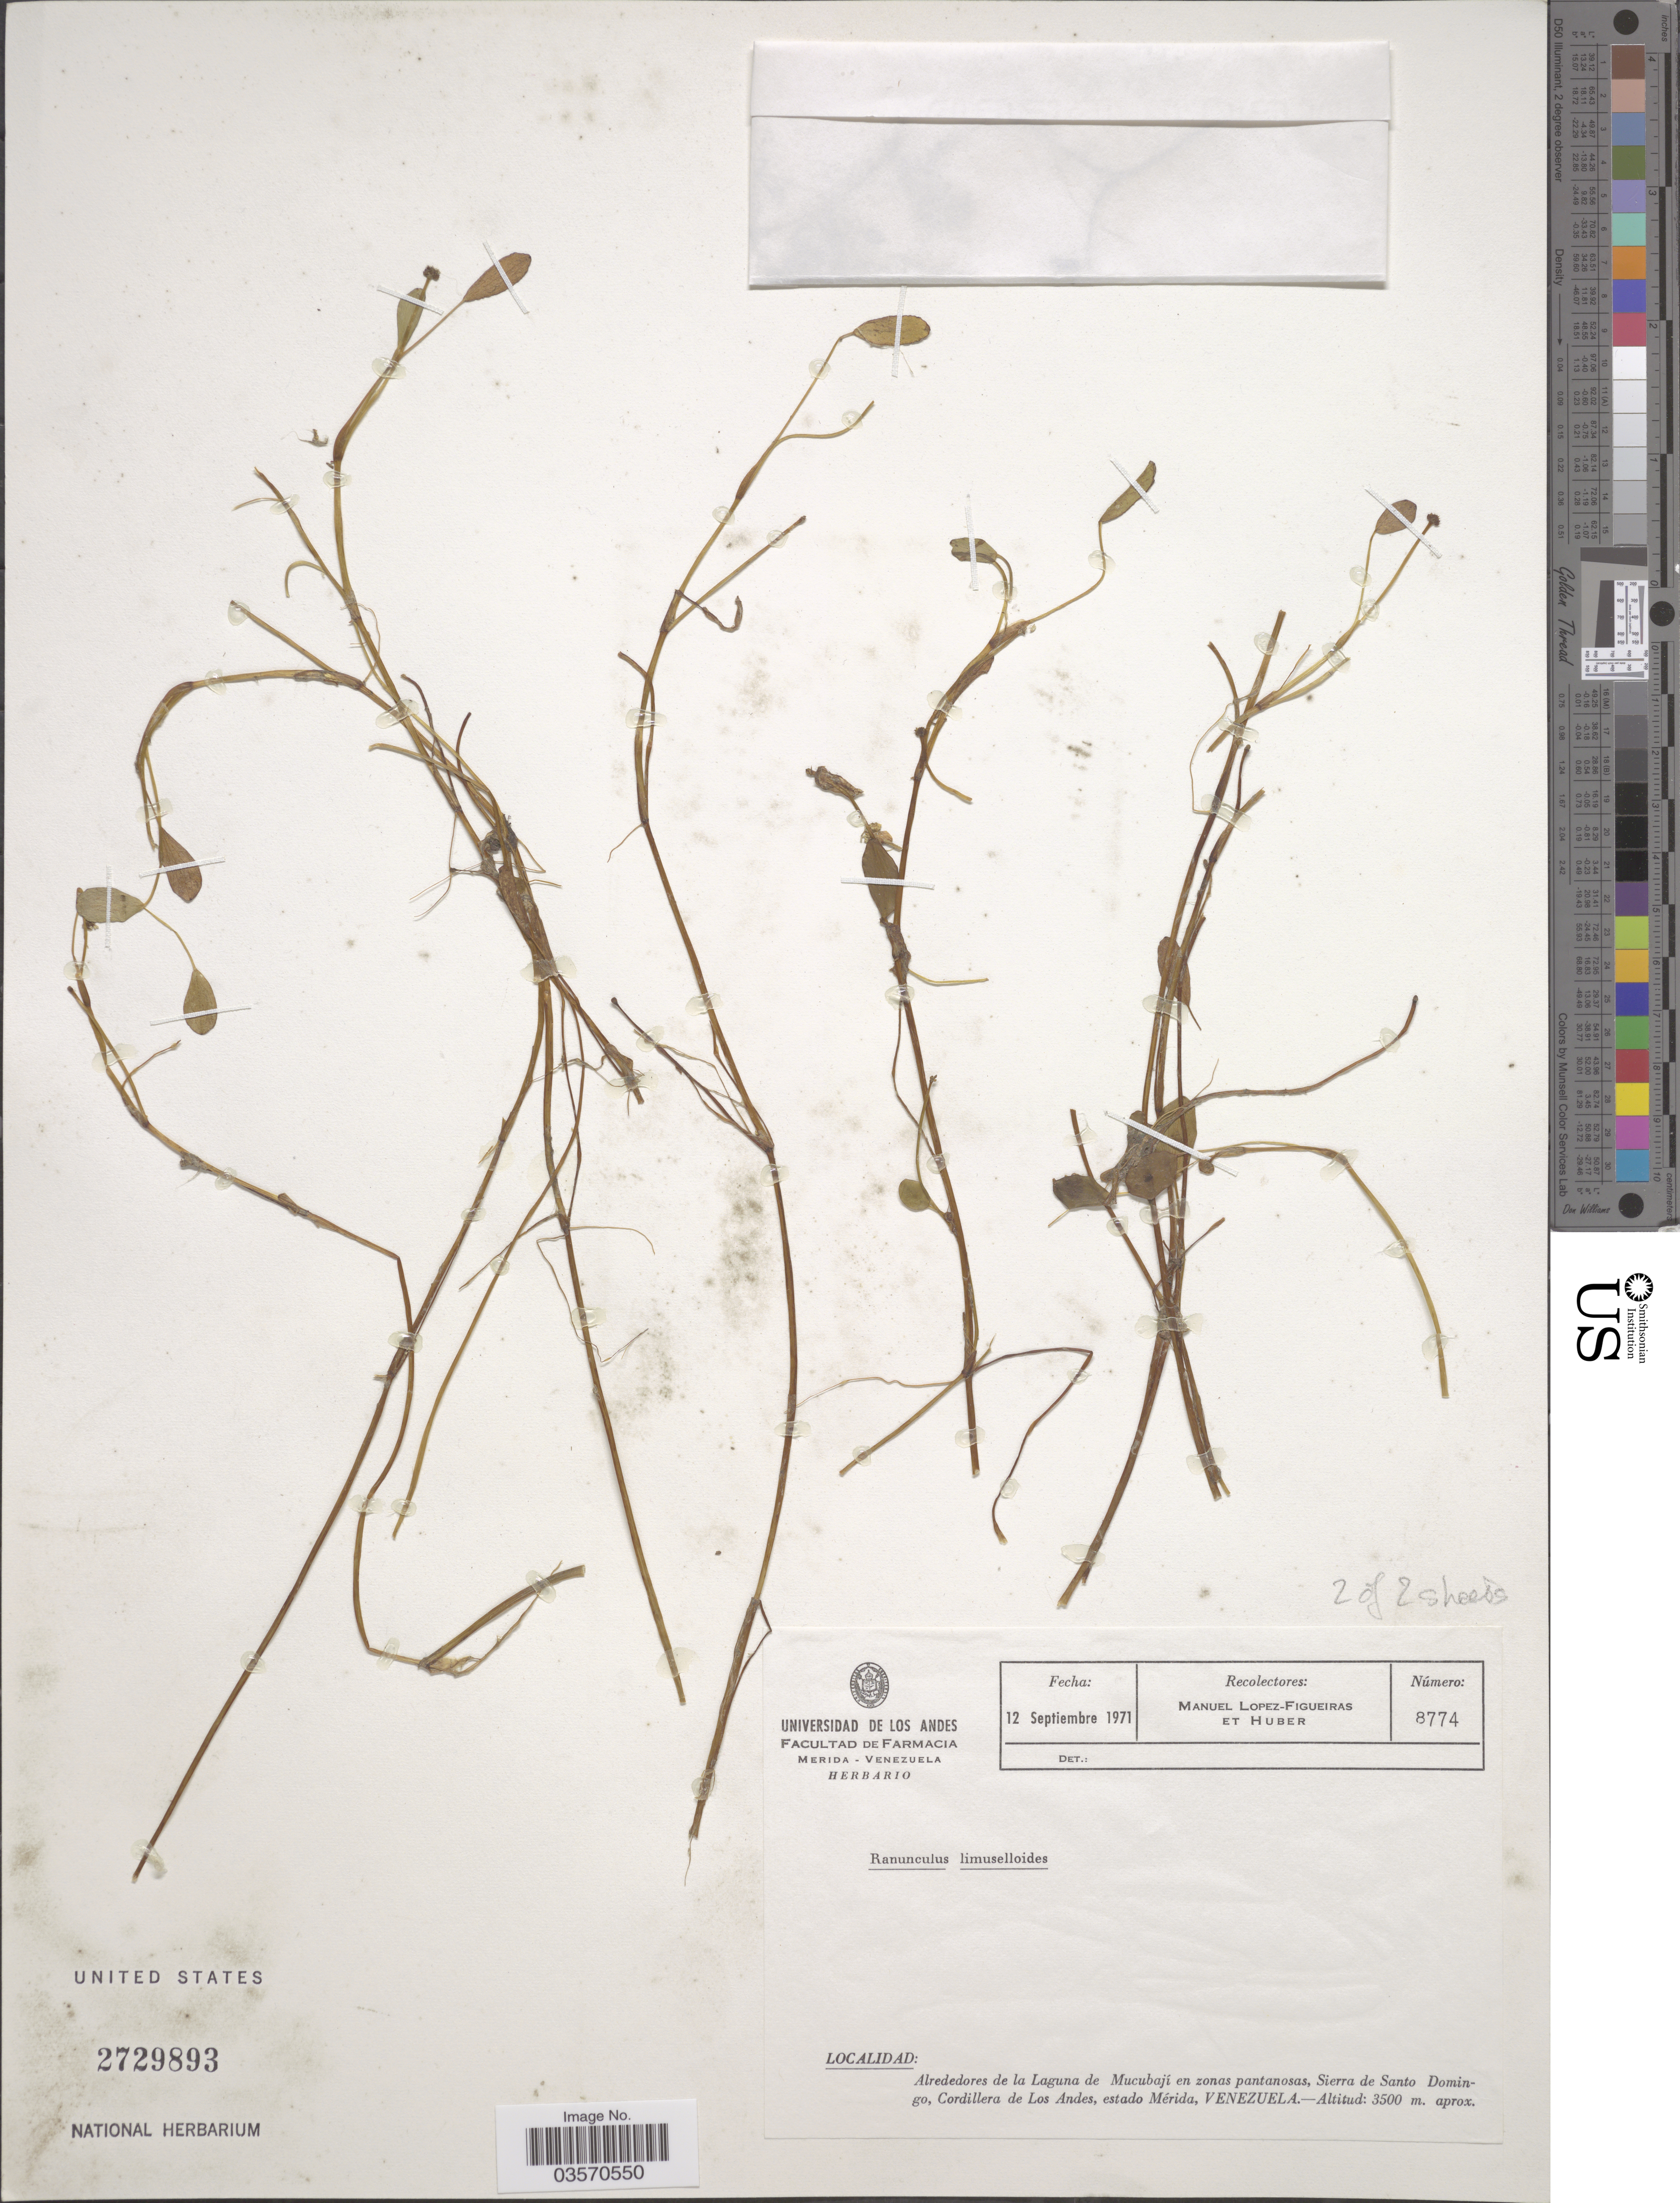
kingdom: Plantae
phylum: Tracheophyta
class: Magnoliopsida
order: Ranunculales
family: Ranunculaceae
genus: Ranunculus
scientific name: Ranunculus limoselloides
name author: Turcz.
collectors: M. López Figueiras & Huber, --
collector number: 8774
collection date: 1971-09-12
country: Venezuela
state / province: Mérida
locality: Alrededores de la Laguna de Mucubají en zonas pantanosas, Sierra de Santo Domingo, Cordillera de Los Andes.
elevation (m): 3500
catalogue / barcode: US 2729893